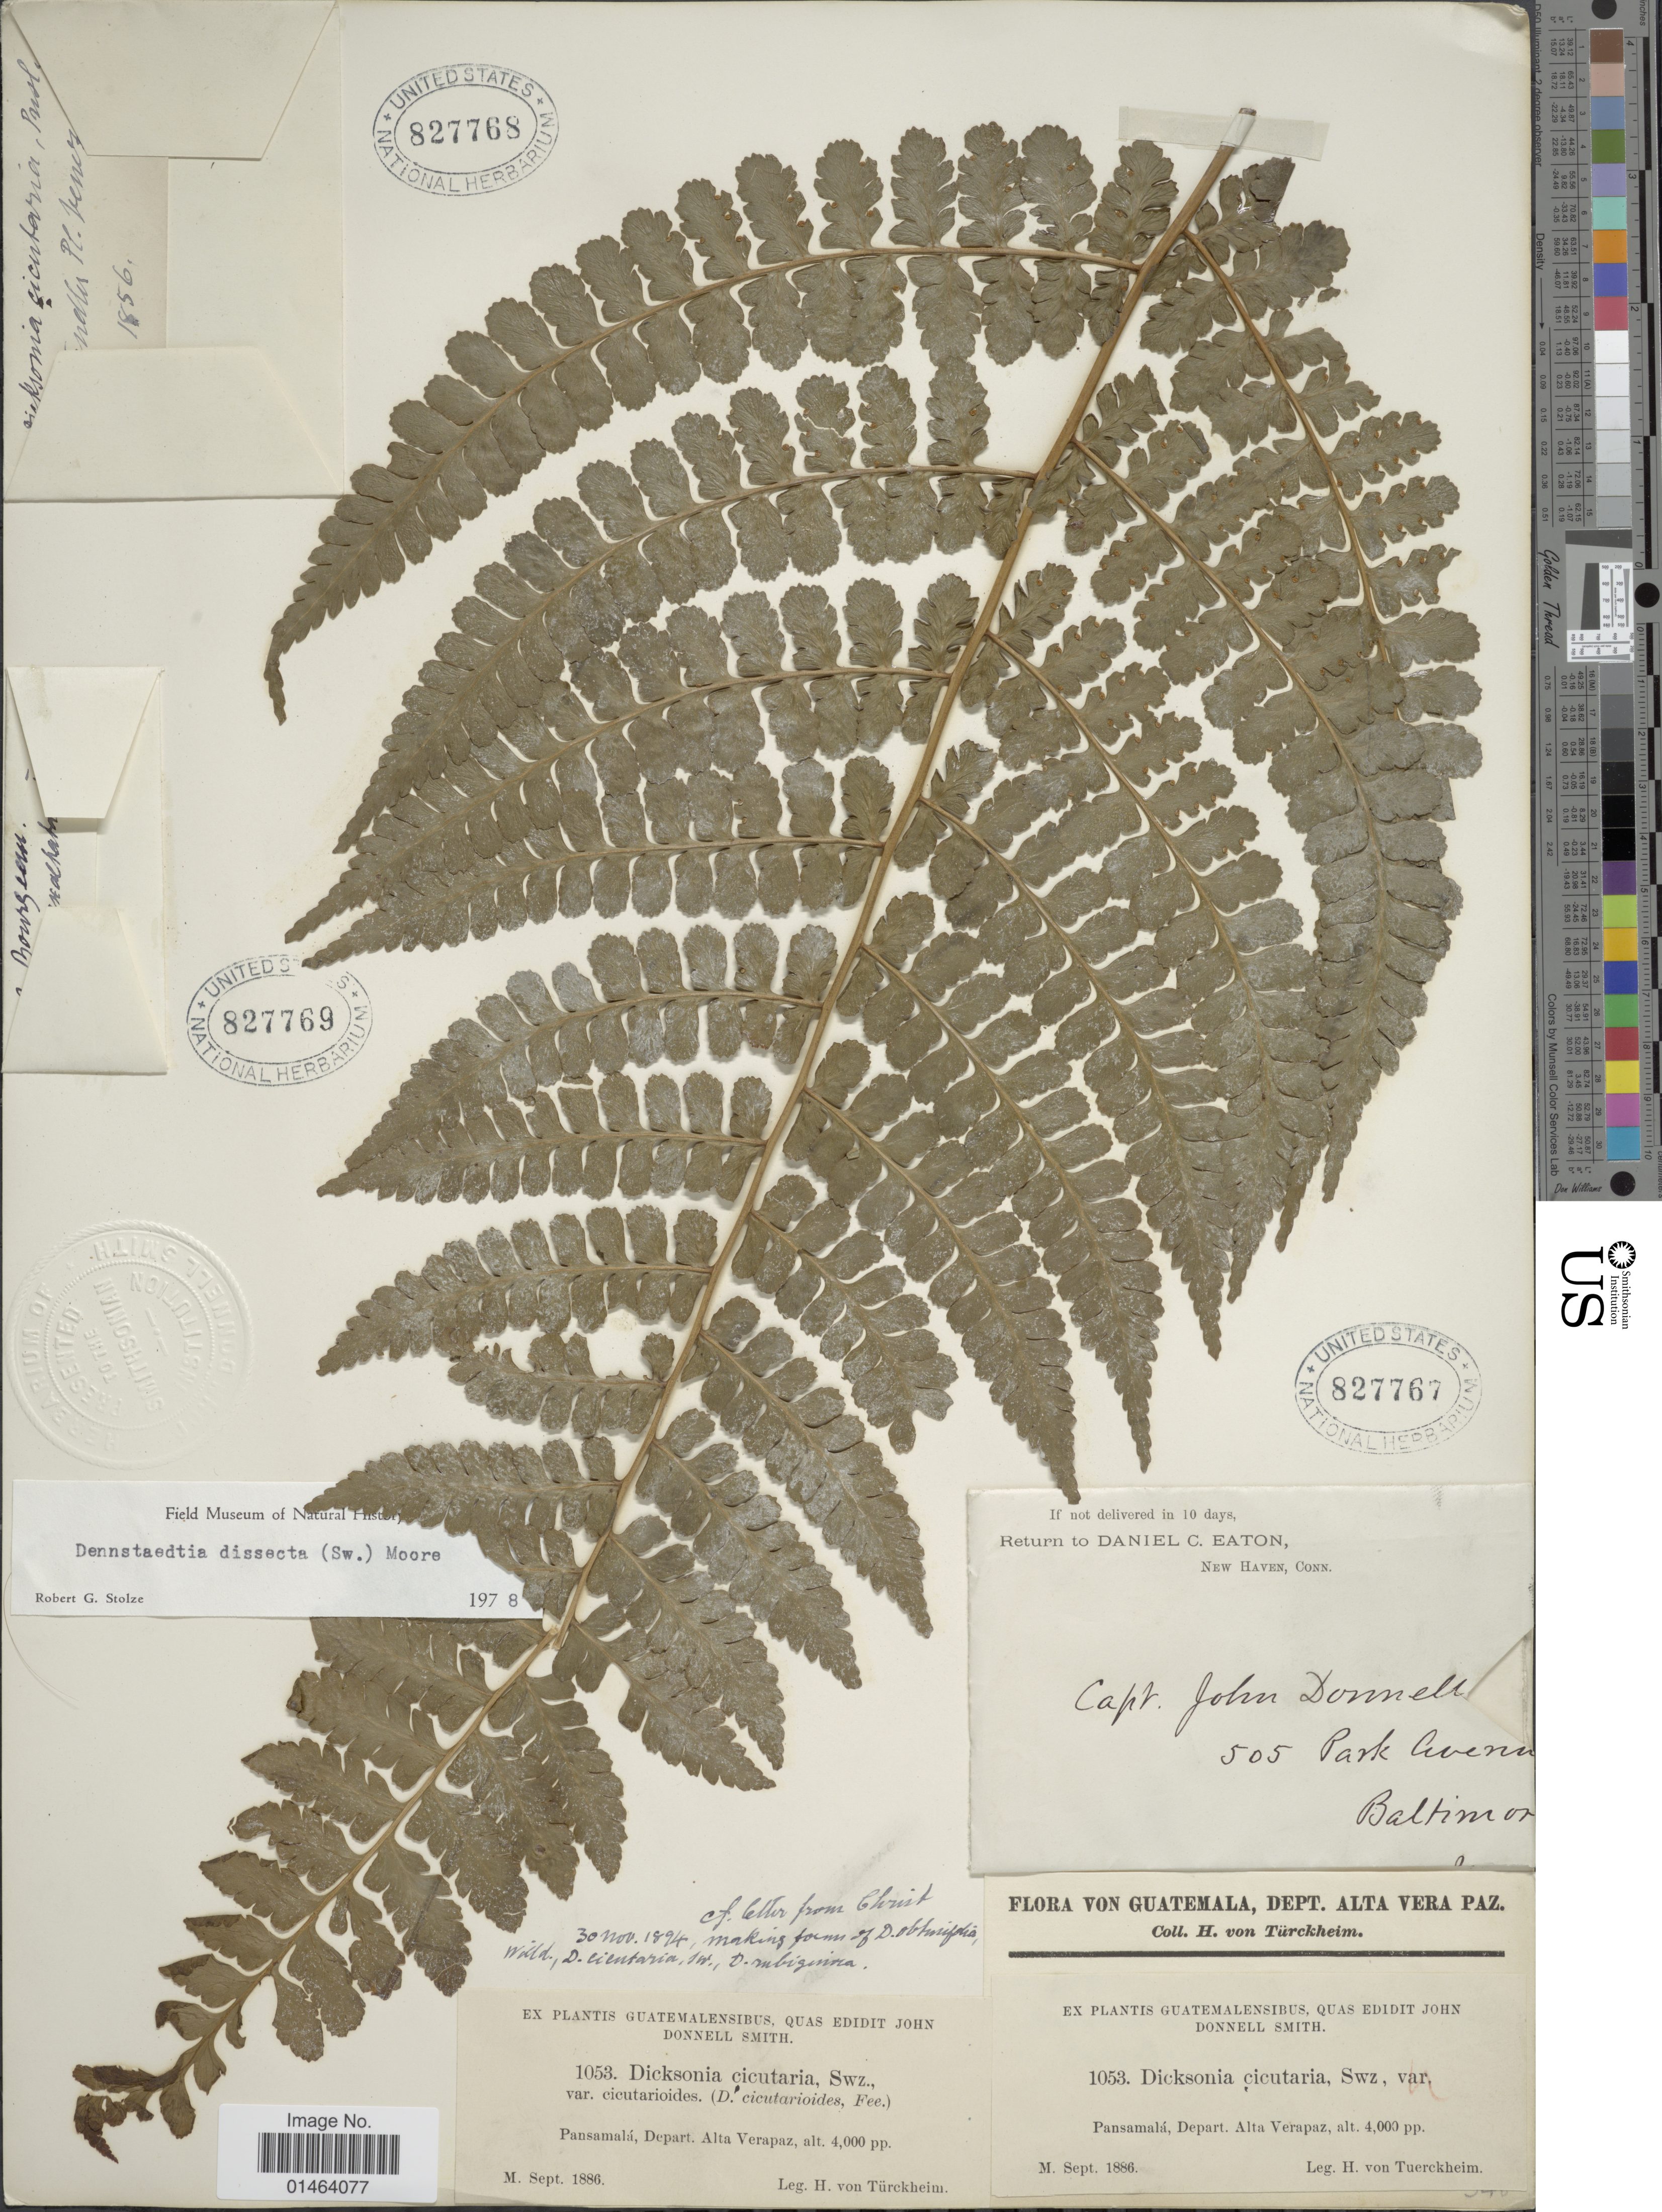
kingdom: Plantae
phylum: Tracheophyta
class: Polypodiopsida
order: Polypodiales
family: Dennstaedtiaceae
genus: Dennstaedtia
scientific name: Dennstaedtia dissecta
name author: (Sw.) T. Moore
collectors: H. von Türckheim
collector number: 1053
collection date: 1886-09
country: Guatemala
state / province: Alta Verapaz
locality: Guatemala, Pansamala.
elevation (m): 1219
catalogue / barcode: US 827767